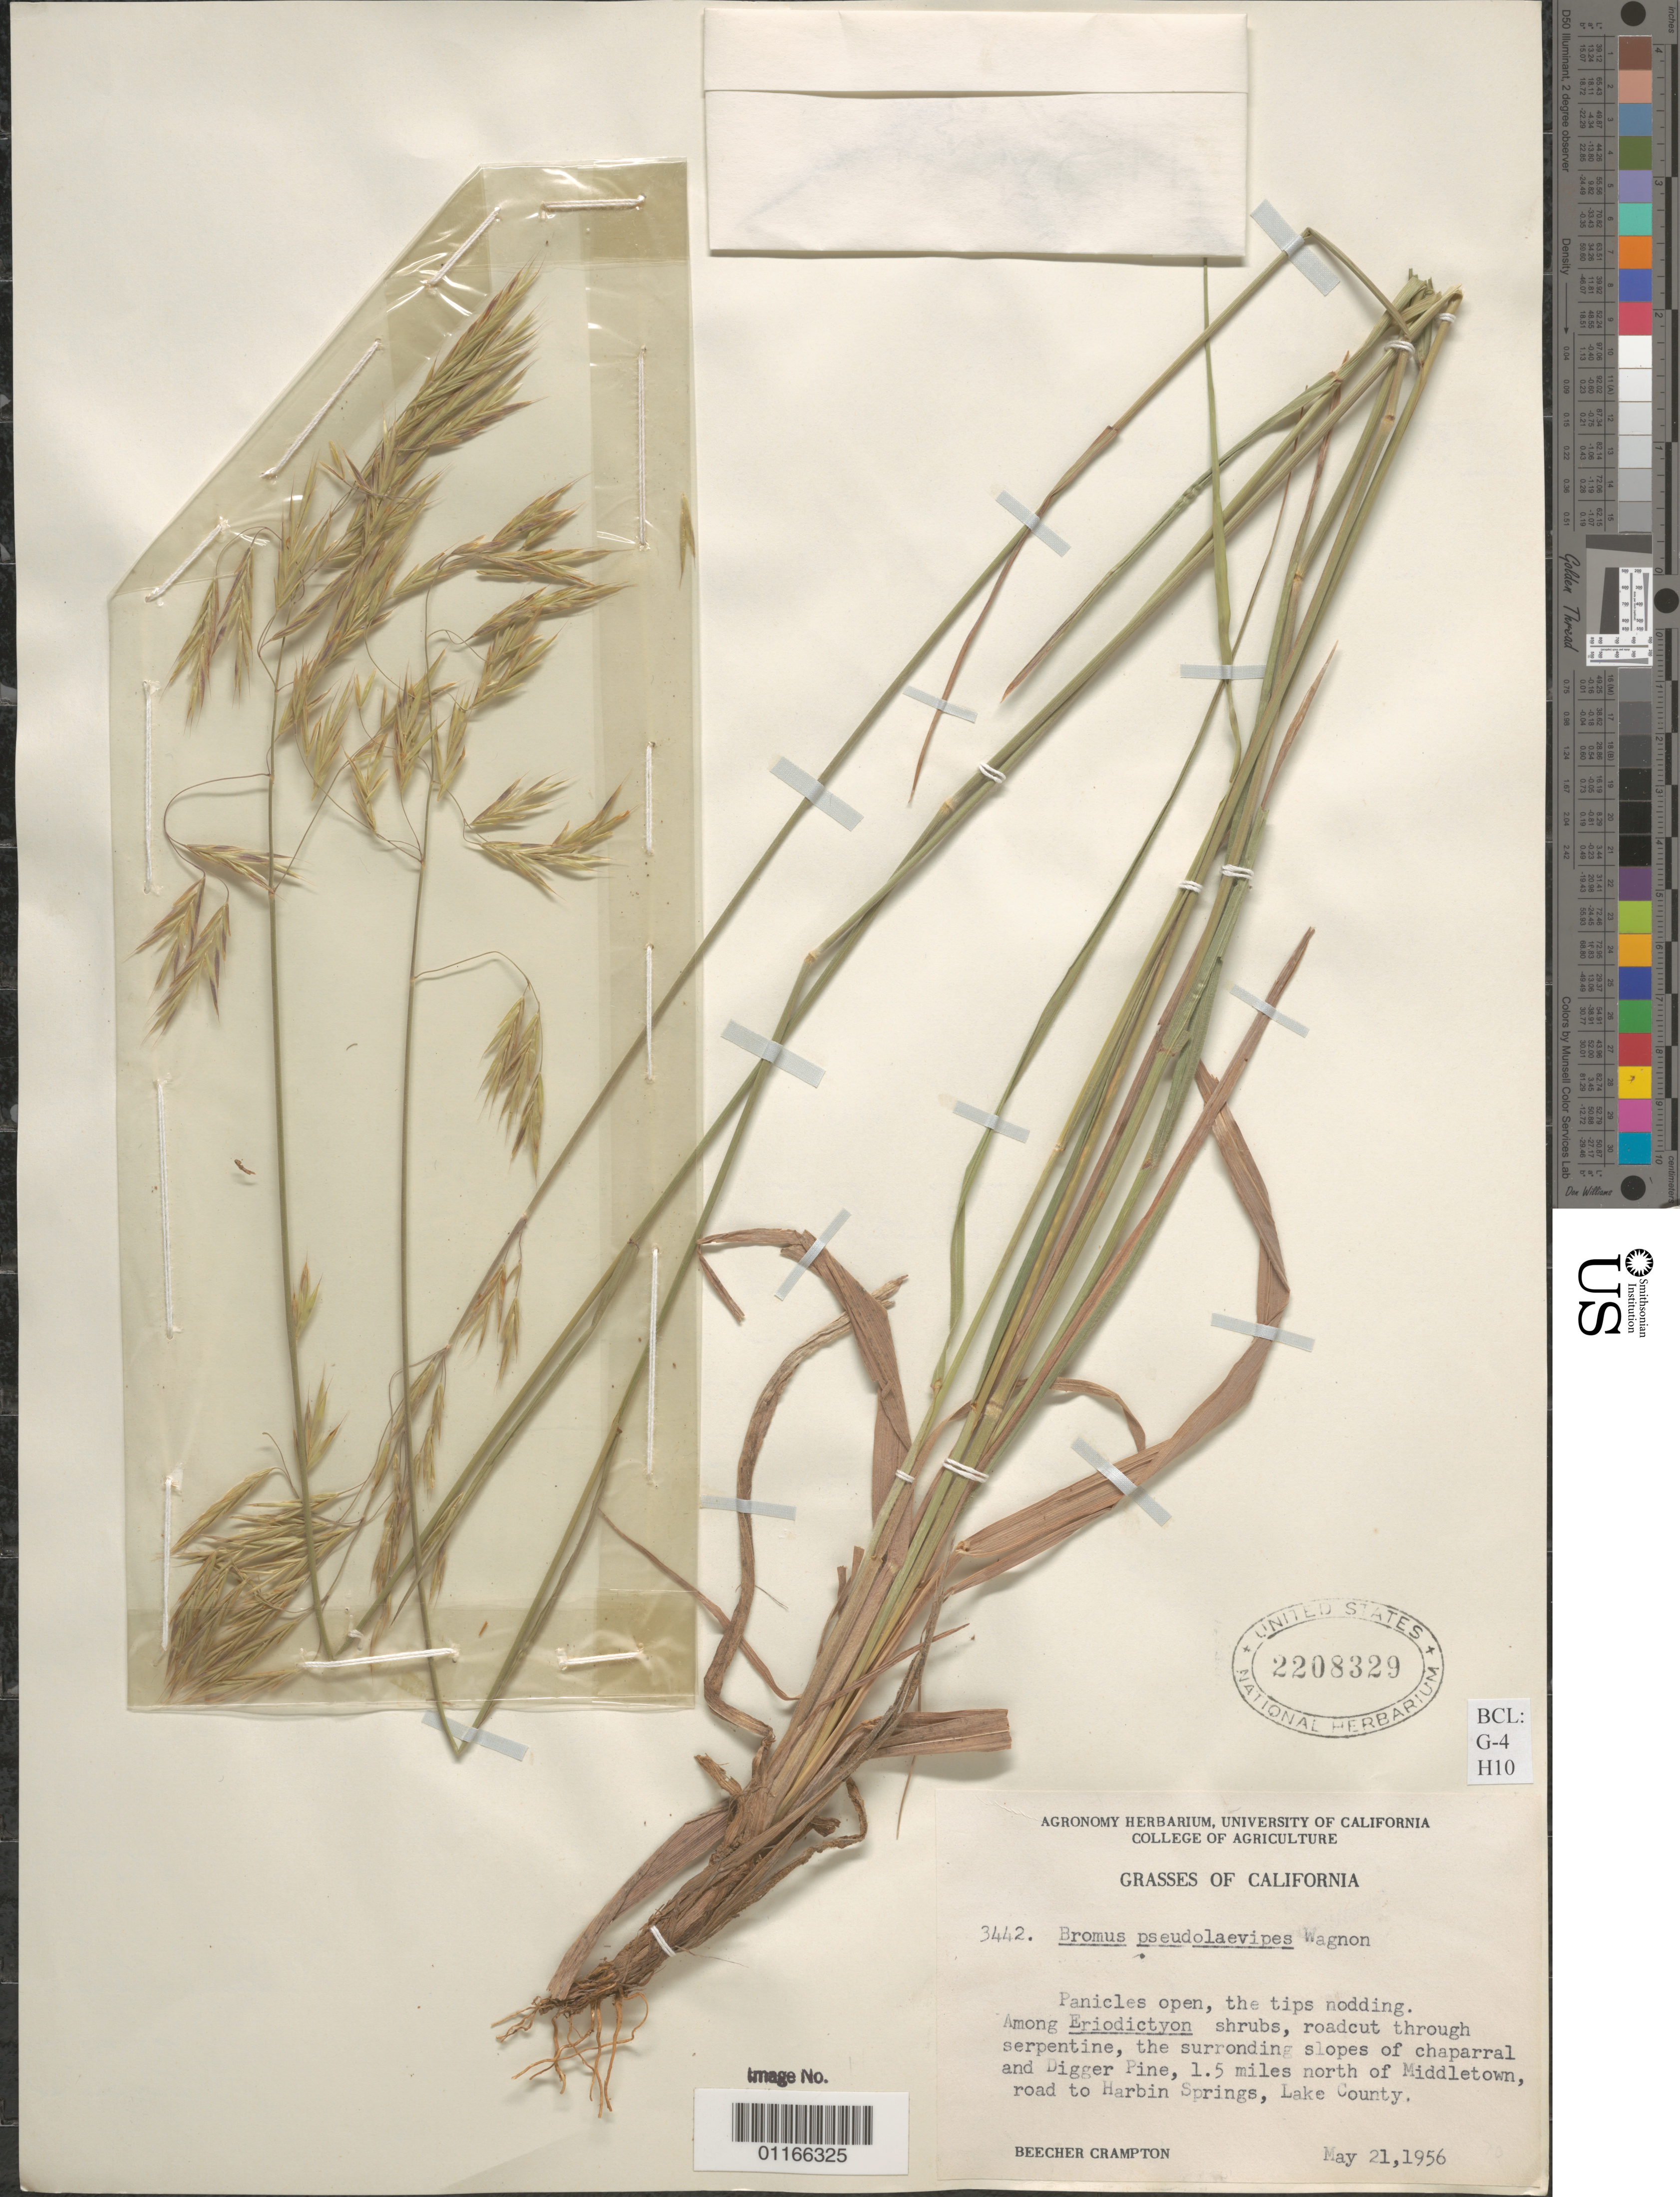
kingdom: Plantae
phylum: Tracheophyta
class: Liliopsida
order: Poales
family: Poaceae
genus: Bromus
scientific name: Bromus pseudolaevipes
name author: Wagnon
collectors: B. Crampton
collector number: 3442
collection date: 1956-05-21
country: United States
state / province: California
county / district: Lake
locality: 1.5 miles north of Middletown, road to Harbin Springs.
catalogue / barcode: US 2208329